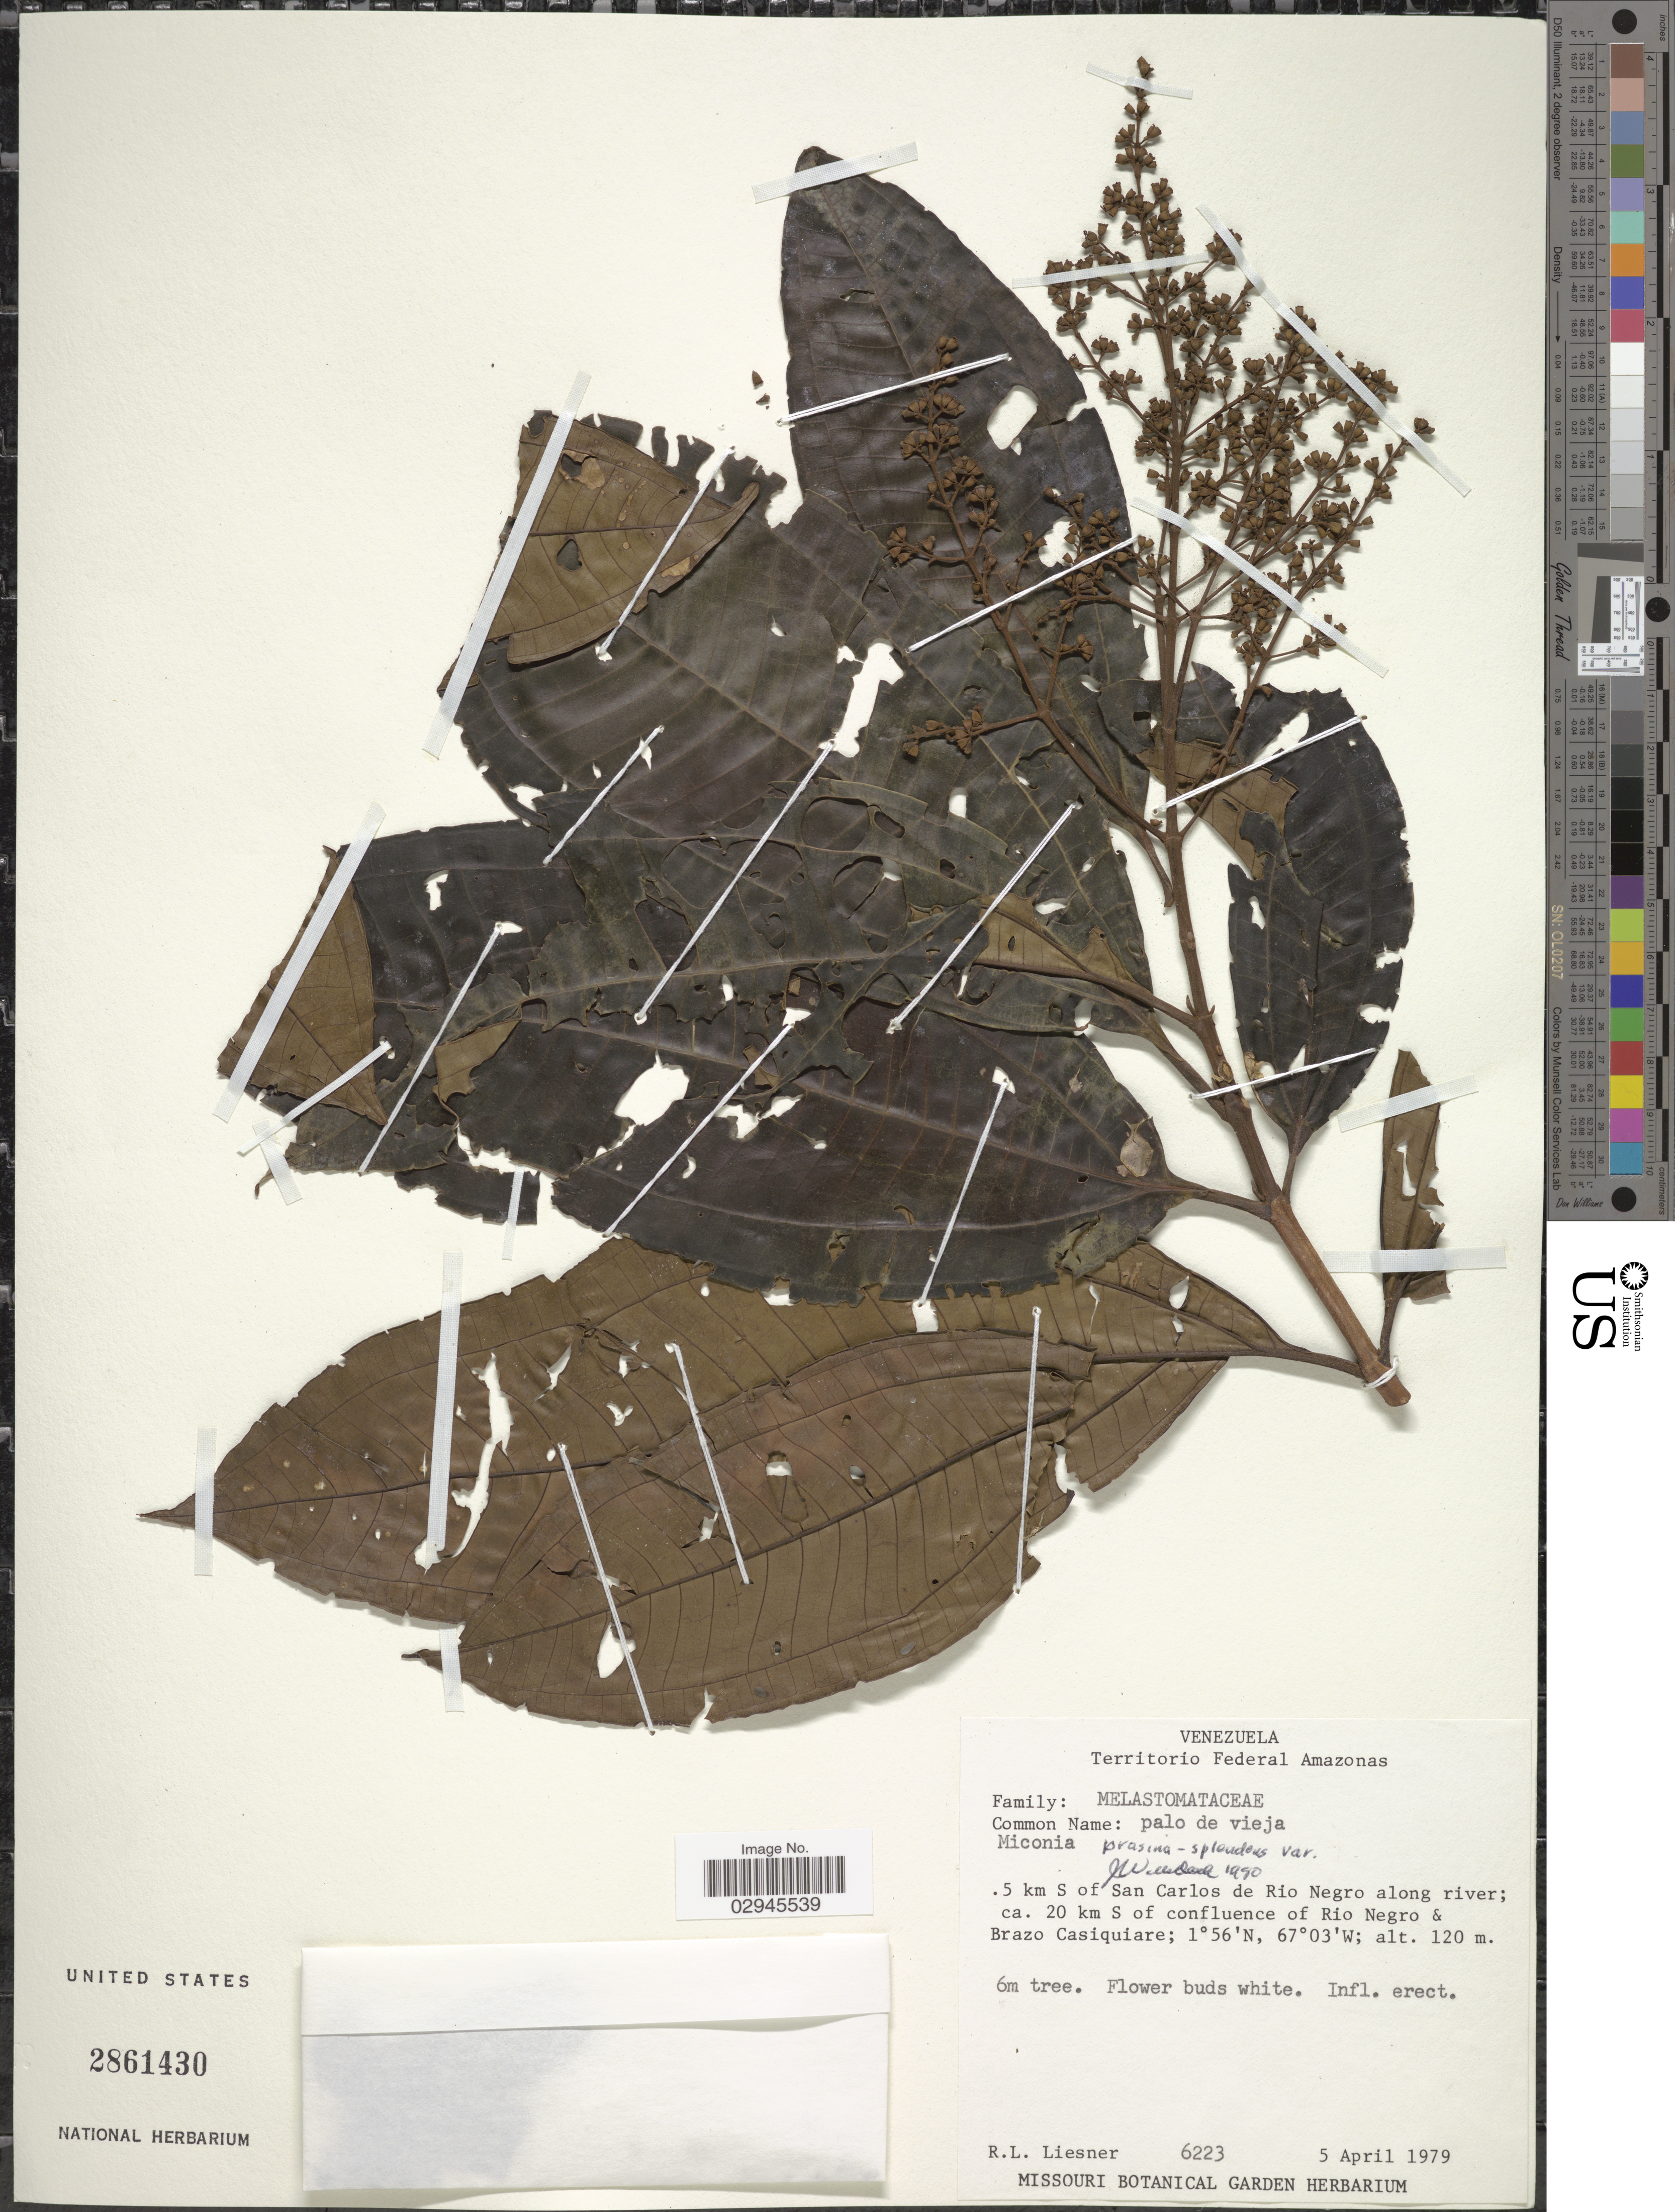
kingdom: Plantae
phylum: Tracheophyta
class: Magnoliopsida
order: Myrtales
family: Melastomataceae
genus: Miconia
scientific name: Miconia sp.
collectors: R. L. Liesner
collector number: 6223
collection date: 1979-04-05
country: Venezuela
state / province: Amazonas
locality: Territorio Federal Amazonas. 5 km S of San Carlos de Rio Negro along river; ca. 20 km S of confluence of Rio Negro & Brazo Casiquiare.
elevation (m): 120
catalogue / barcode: US 2861430